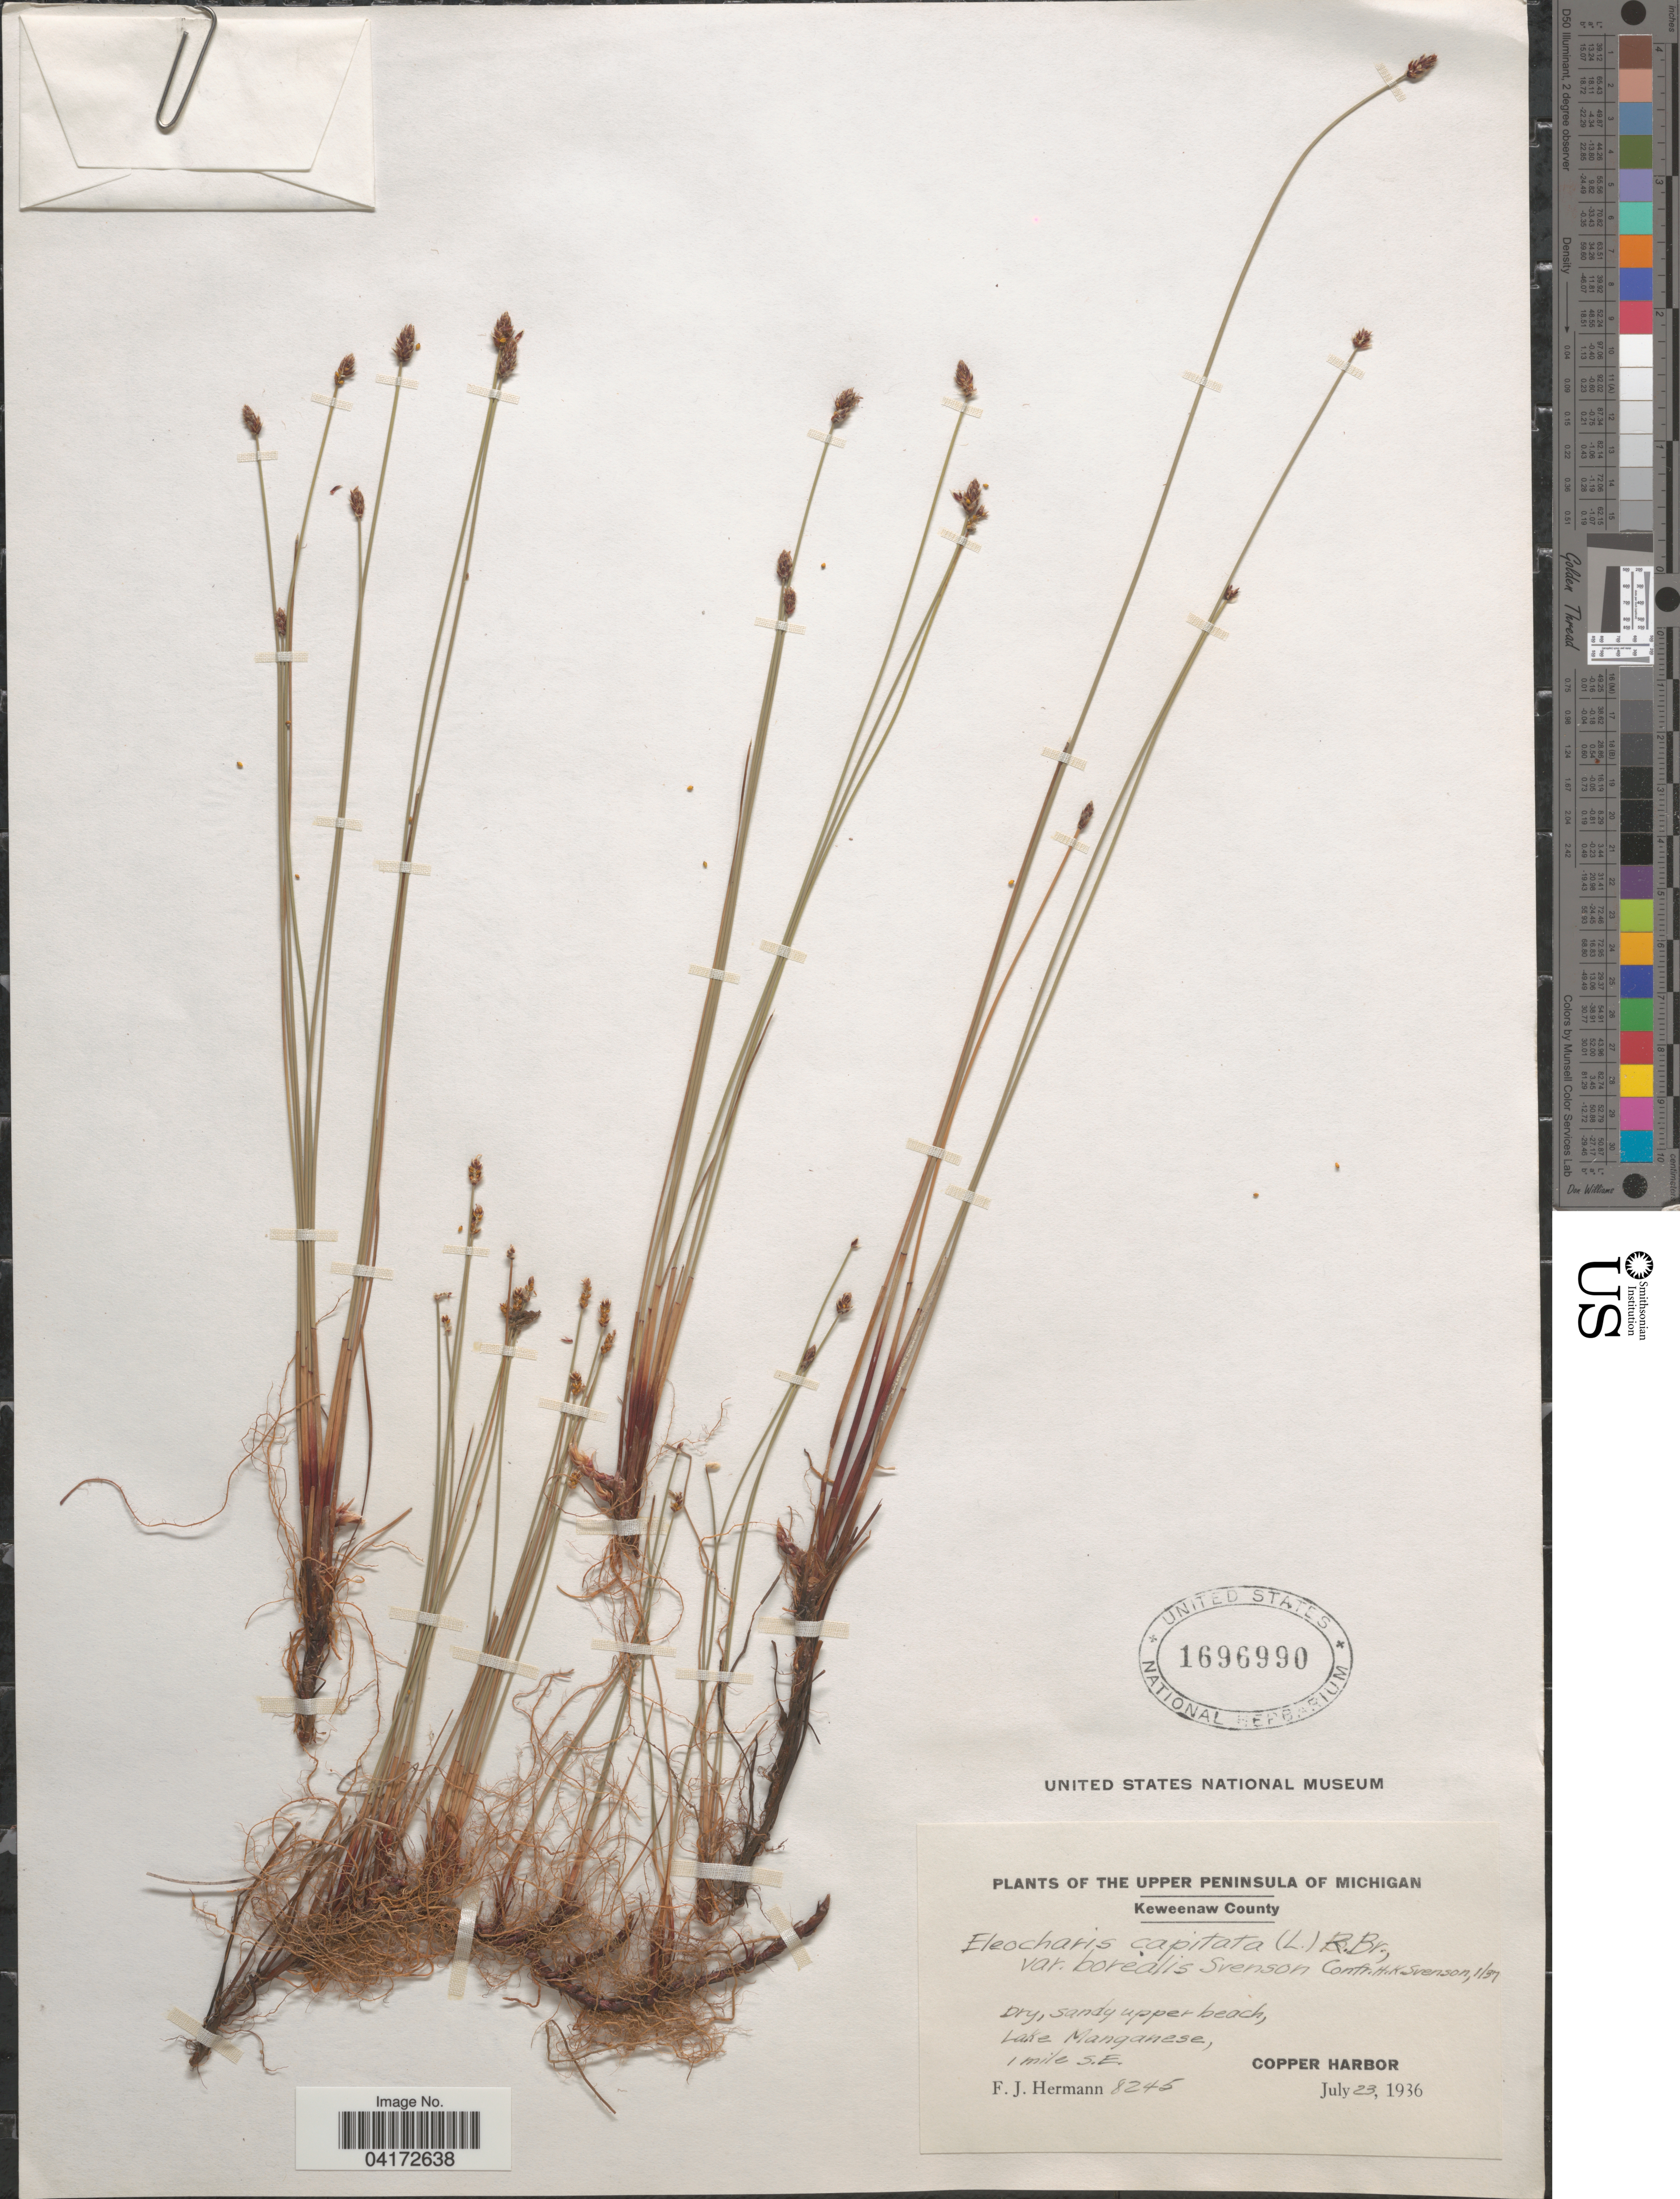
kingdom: Plantae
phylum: Tracheophyta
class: Liliopsida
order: Poales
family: Cyperaceae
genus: Eleocharis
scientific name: Eleocharis elliptica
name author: Kunth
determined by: Strong, Mark T., (BOT), Smithsonian Institution - National Museum of Natural History (UNITED STATES)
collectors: F. J. Hermann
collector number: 8245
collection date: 1936-07-23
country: United States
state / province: Michigan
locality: Upper Peninsula of Michigan. Keweenaw County. Lake Manganese, 1 mile S.E. Copper Harbor.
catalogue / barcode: US 1696990